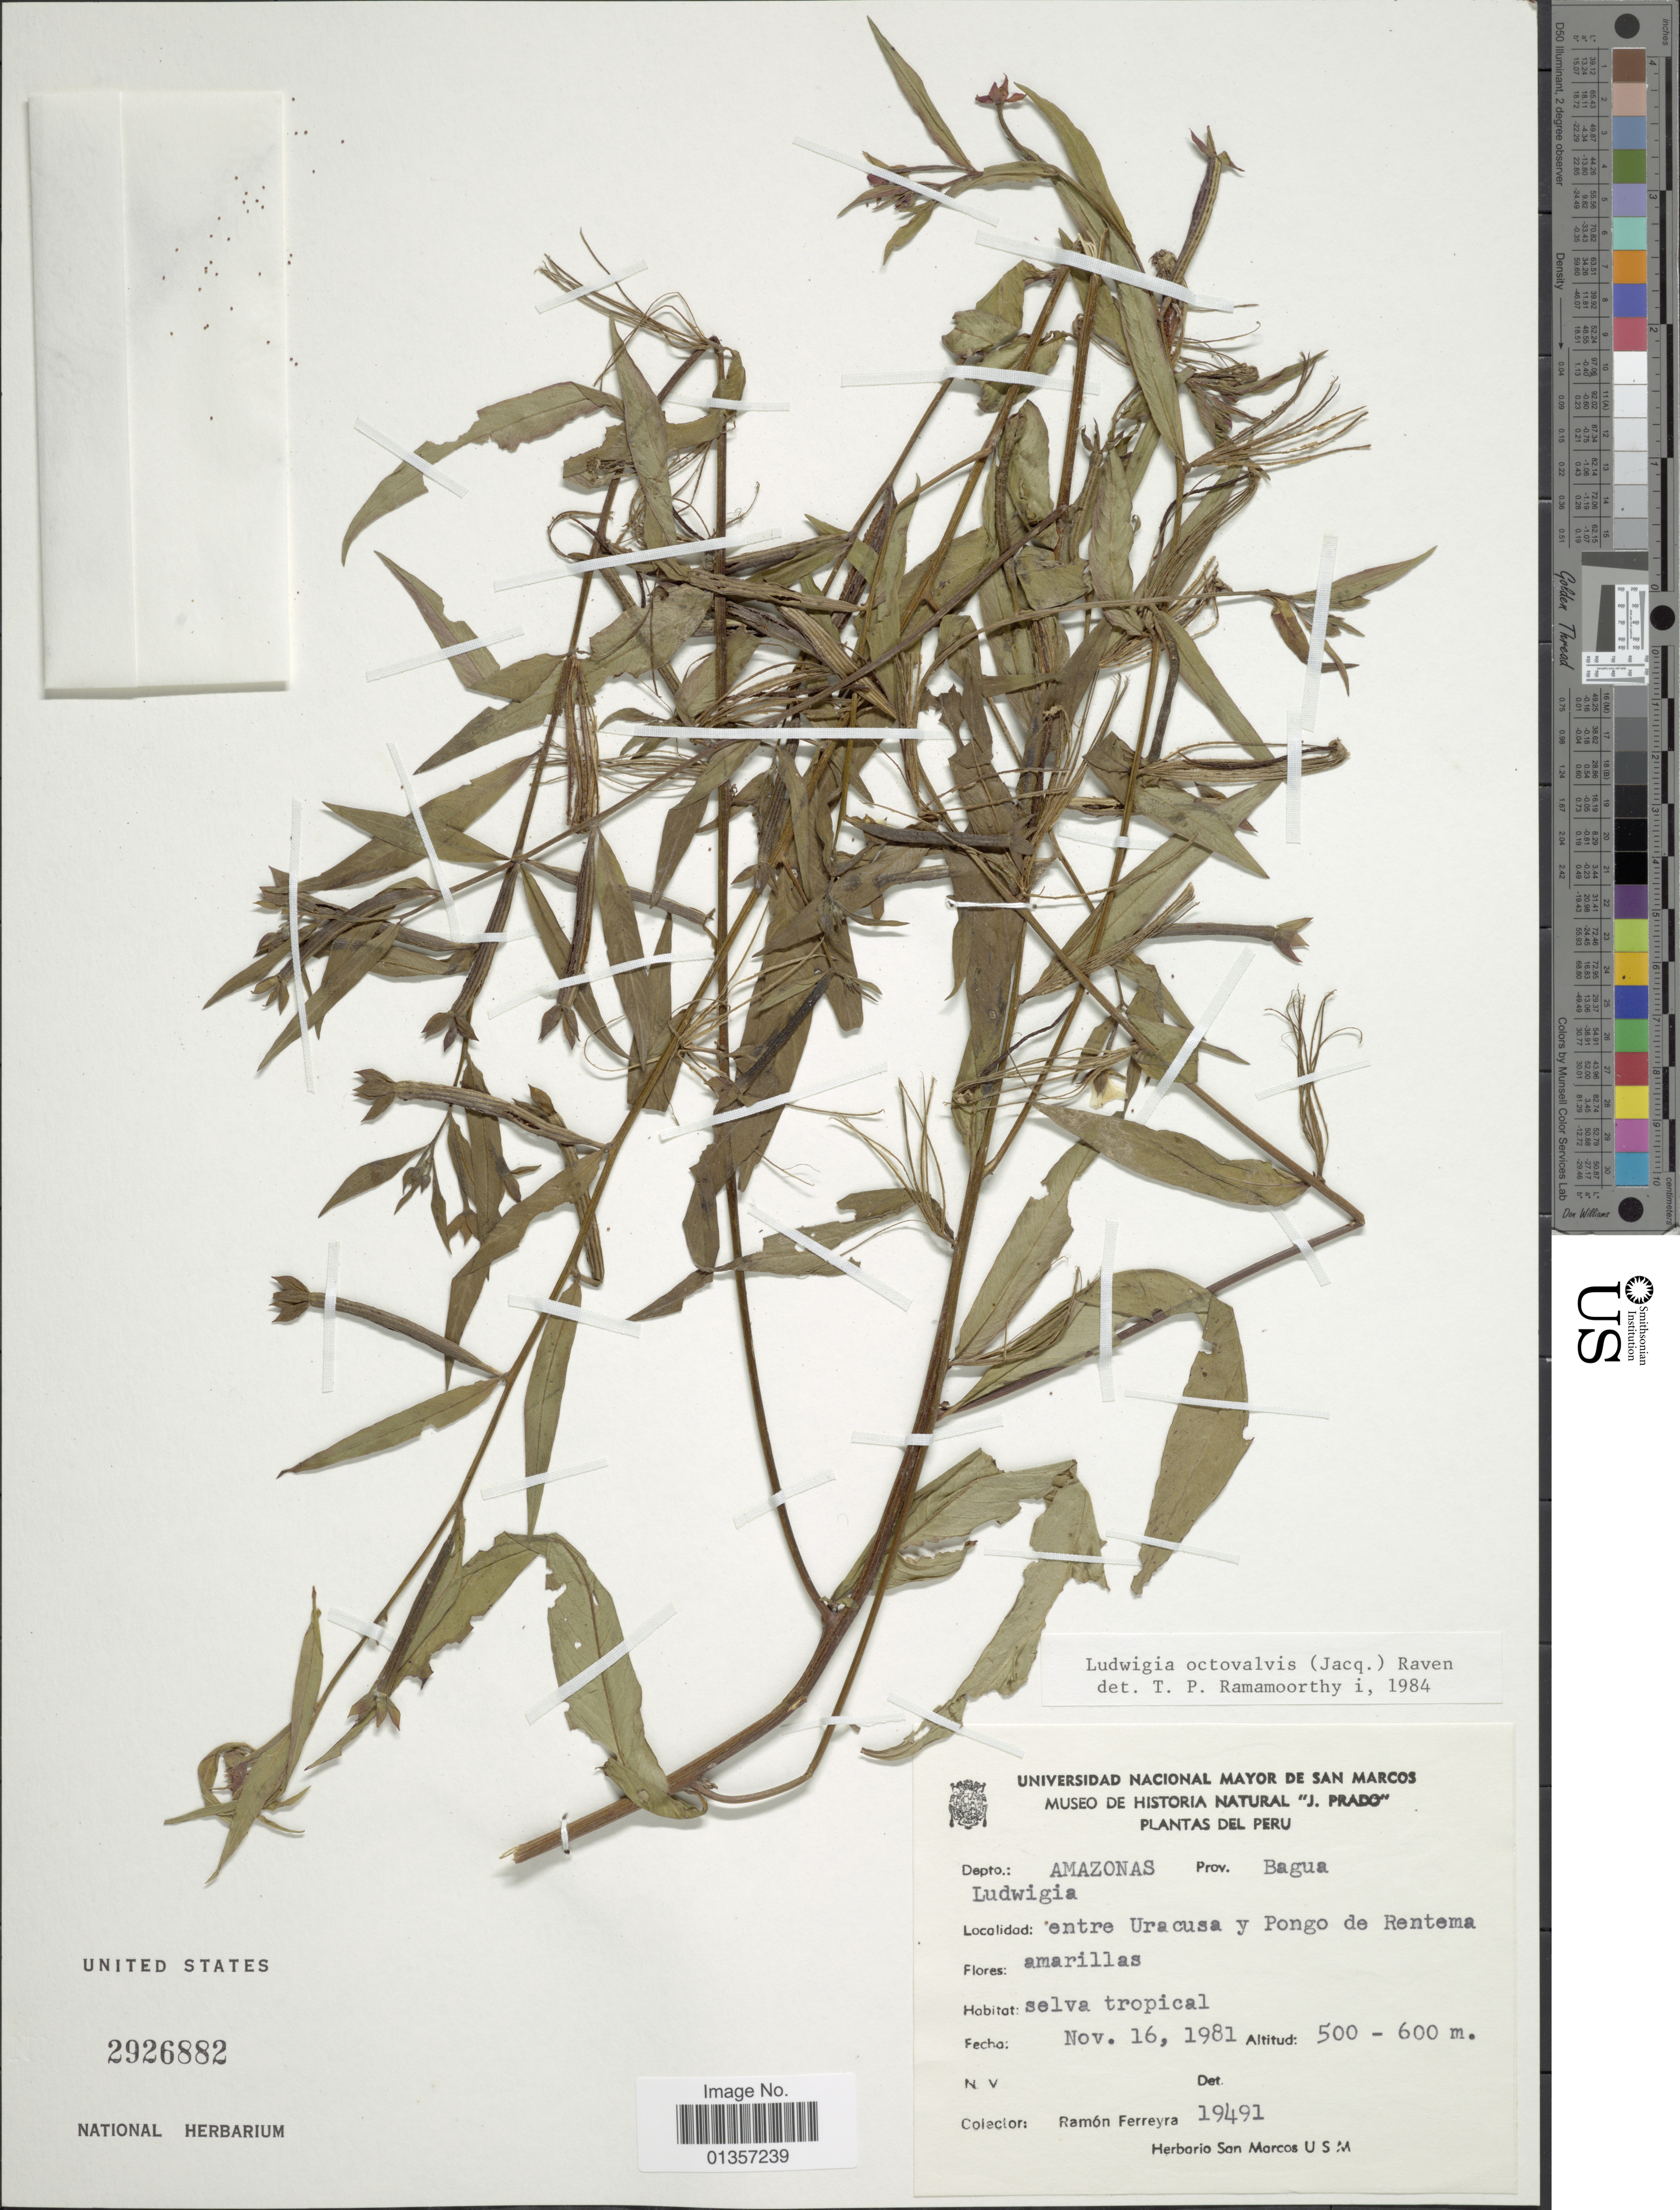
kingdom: Plantae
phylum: Tracheophyta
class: Magnoliopsida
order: Myrtales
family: Onagraceae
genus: Ludwigia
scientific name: Ludwigia octovalvis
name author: (Jacq.) P.H. Raven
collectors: R. A. Ferreyra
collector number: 19491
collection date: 1981-11-16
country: Peru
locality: Depto.: Amazonas. Prov. Bagua, entre Uracusa y Pongo de Rentema amarillas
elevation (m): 500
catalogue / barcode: US 2926882